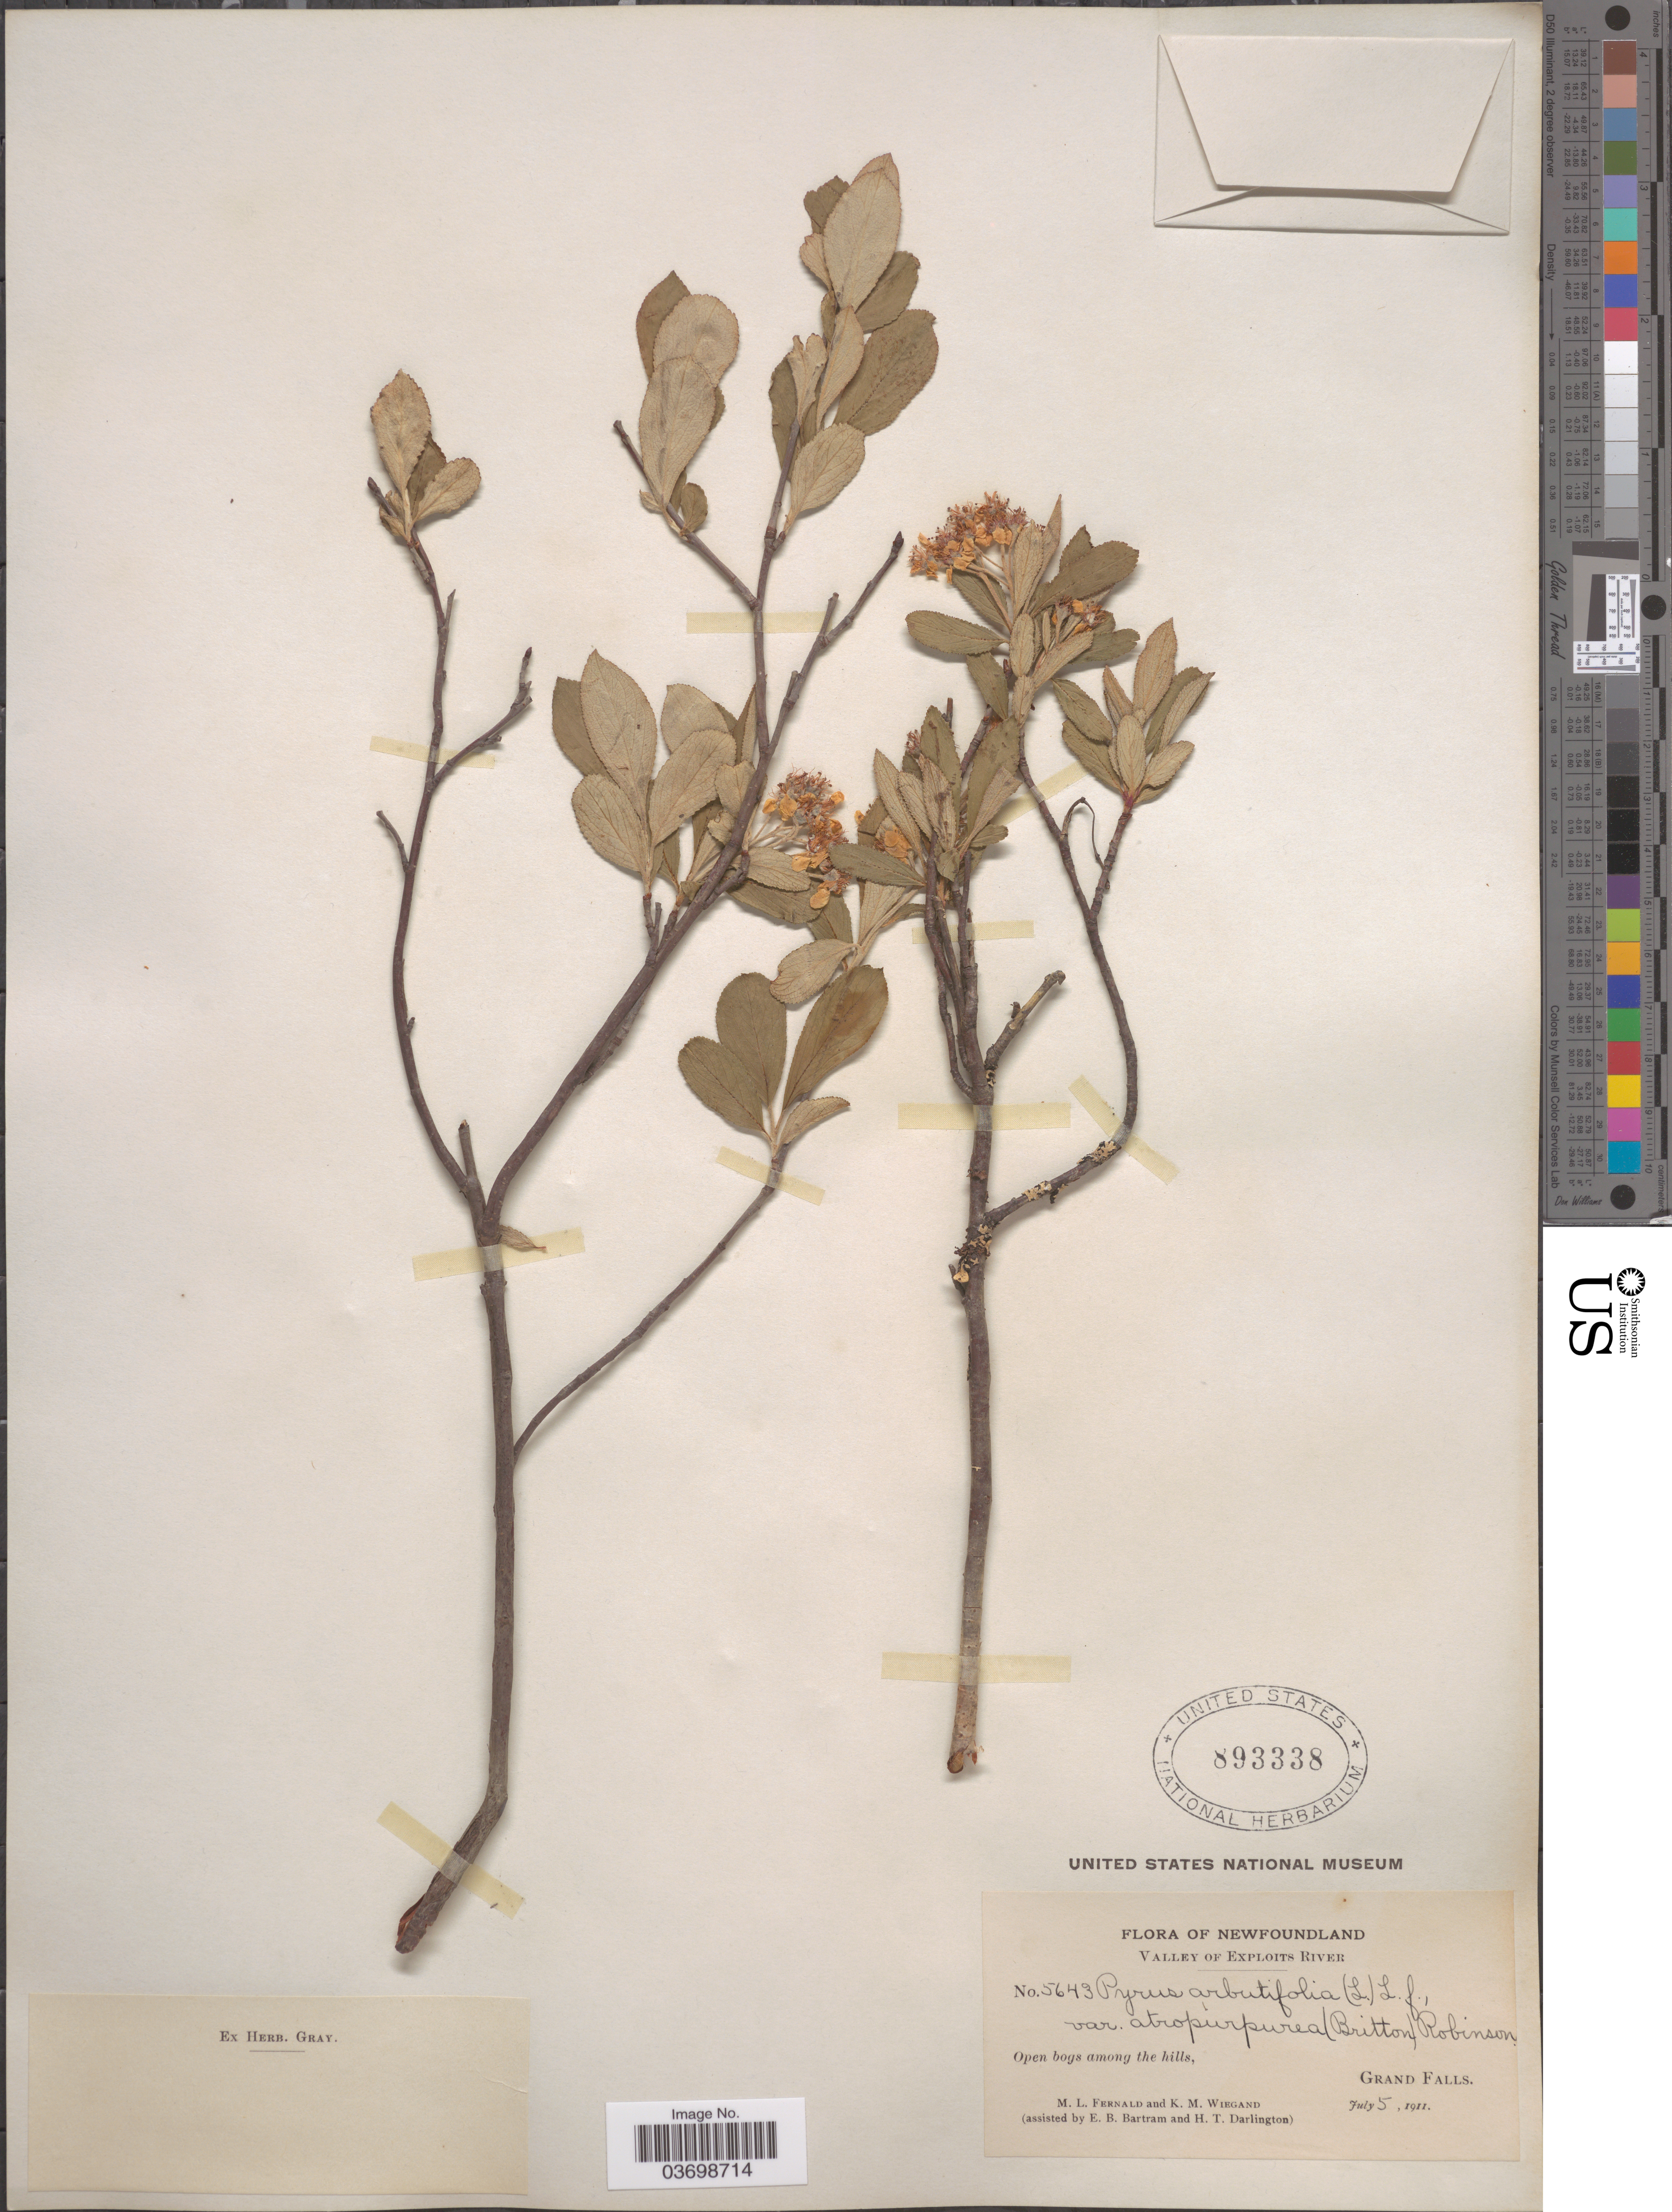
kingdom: Plantae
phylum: Tracheophyta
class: Magnoliopsida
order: Rosales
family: Rosaceae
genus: Aronia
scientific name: Aronia x prunifolia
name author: (Marshall) Rehder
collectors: M. L. Fernald, K. M. Wiegand, E. B. Bartram & H. Darlington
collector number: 5643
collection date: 1911-07-05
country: Canada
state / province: Newfoundland and Labrador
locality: Valley of Exploits River. Grand Falls.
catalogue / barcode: US 893338